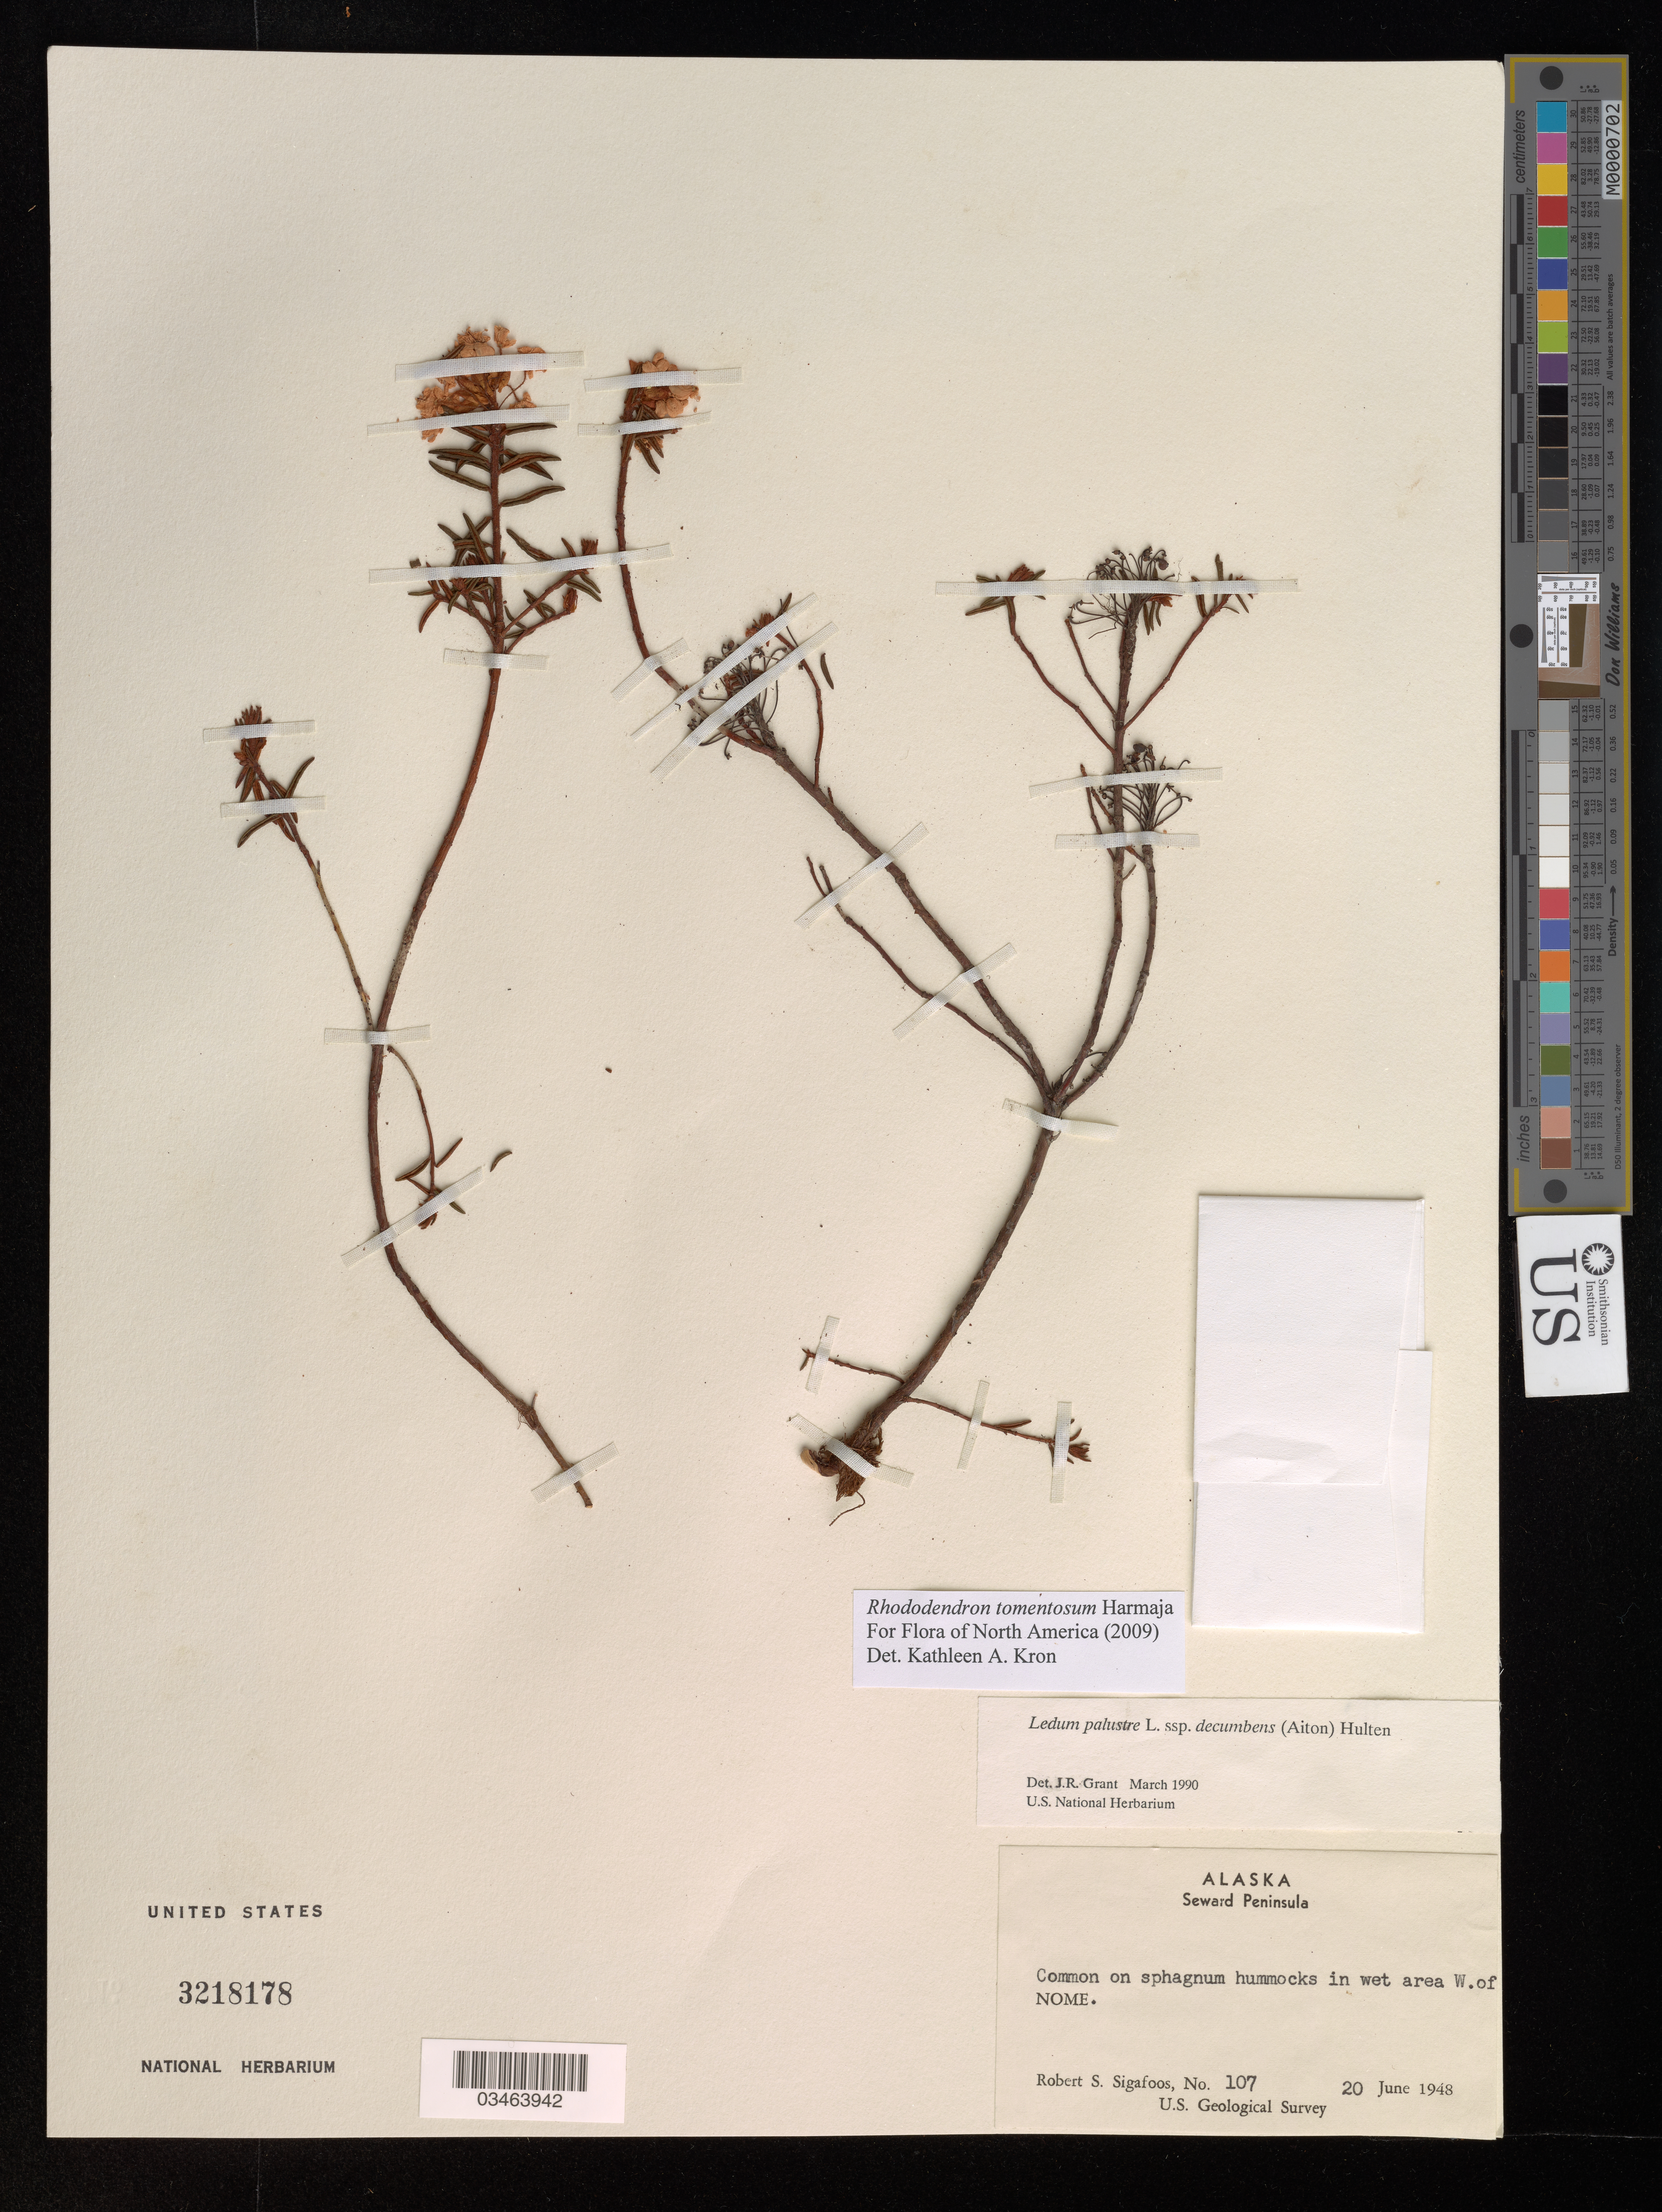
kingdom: Plantae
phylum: Tracheophyta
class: Magnoliopsida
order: Ericales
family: Ericaceae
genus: Rhododendron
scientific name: Rhododendron tomentosum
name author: Harmaja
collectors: R. Sigafoos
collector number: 107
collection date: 1948-06-20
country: United States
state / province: Alaska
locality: Seward Peninsula. Common on sphagnum hummocks in wet area W. of Nome. U.S. Geological Survey.?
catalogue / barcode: US 3218178